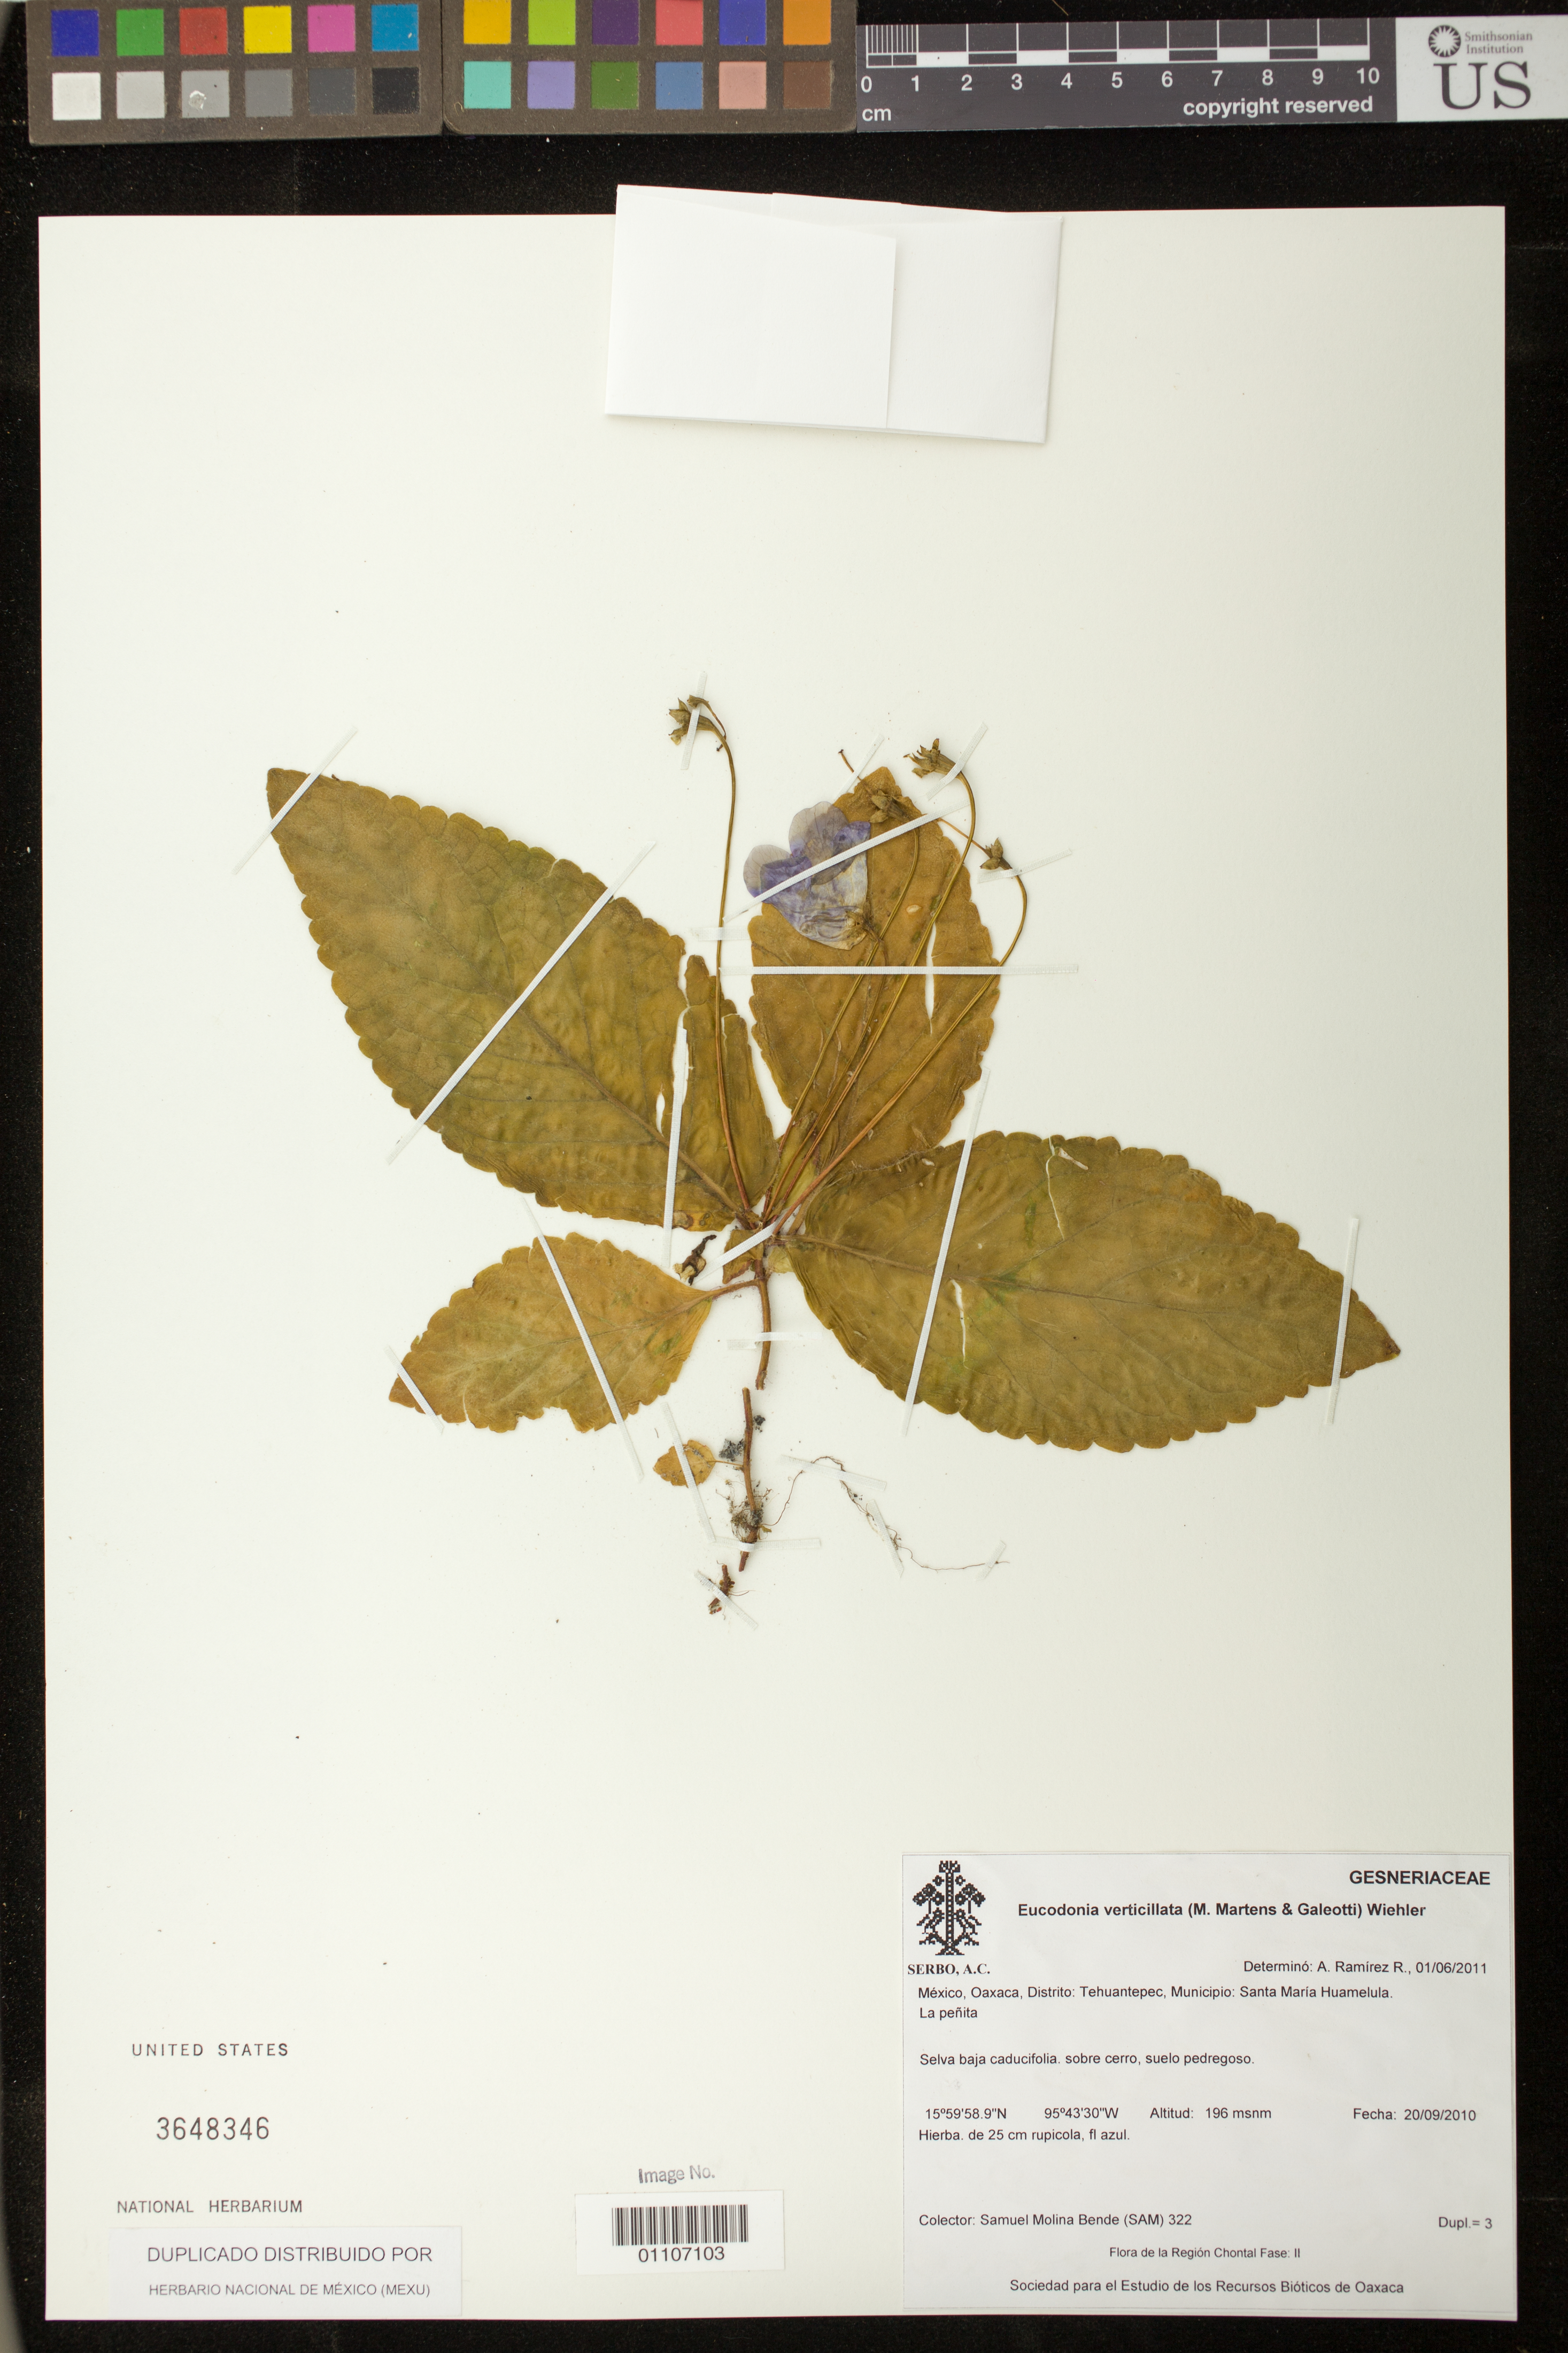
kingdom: Plantae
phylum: Tracheophyta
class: Magnoliopsida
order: Lamiales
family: Gesneriaceae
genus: Eucodonia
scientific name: Eucodonia verticillata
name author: (M. Martens & Galeotti) Wiehler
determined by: Ramirez, R. A.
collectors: S. Molina Bende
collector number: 322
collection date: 2010-09-20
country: Mexico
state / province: Oaxaca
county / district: Tehuantepec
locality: Le penita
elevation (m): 196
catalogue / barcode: US 3648346